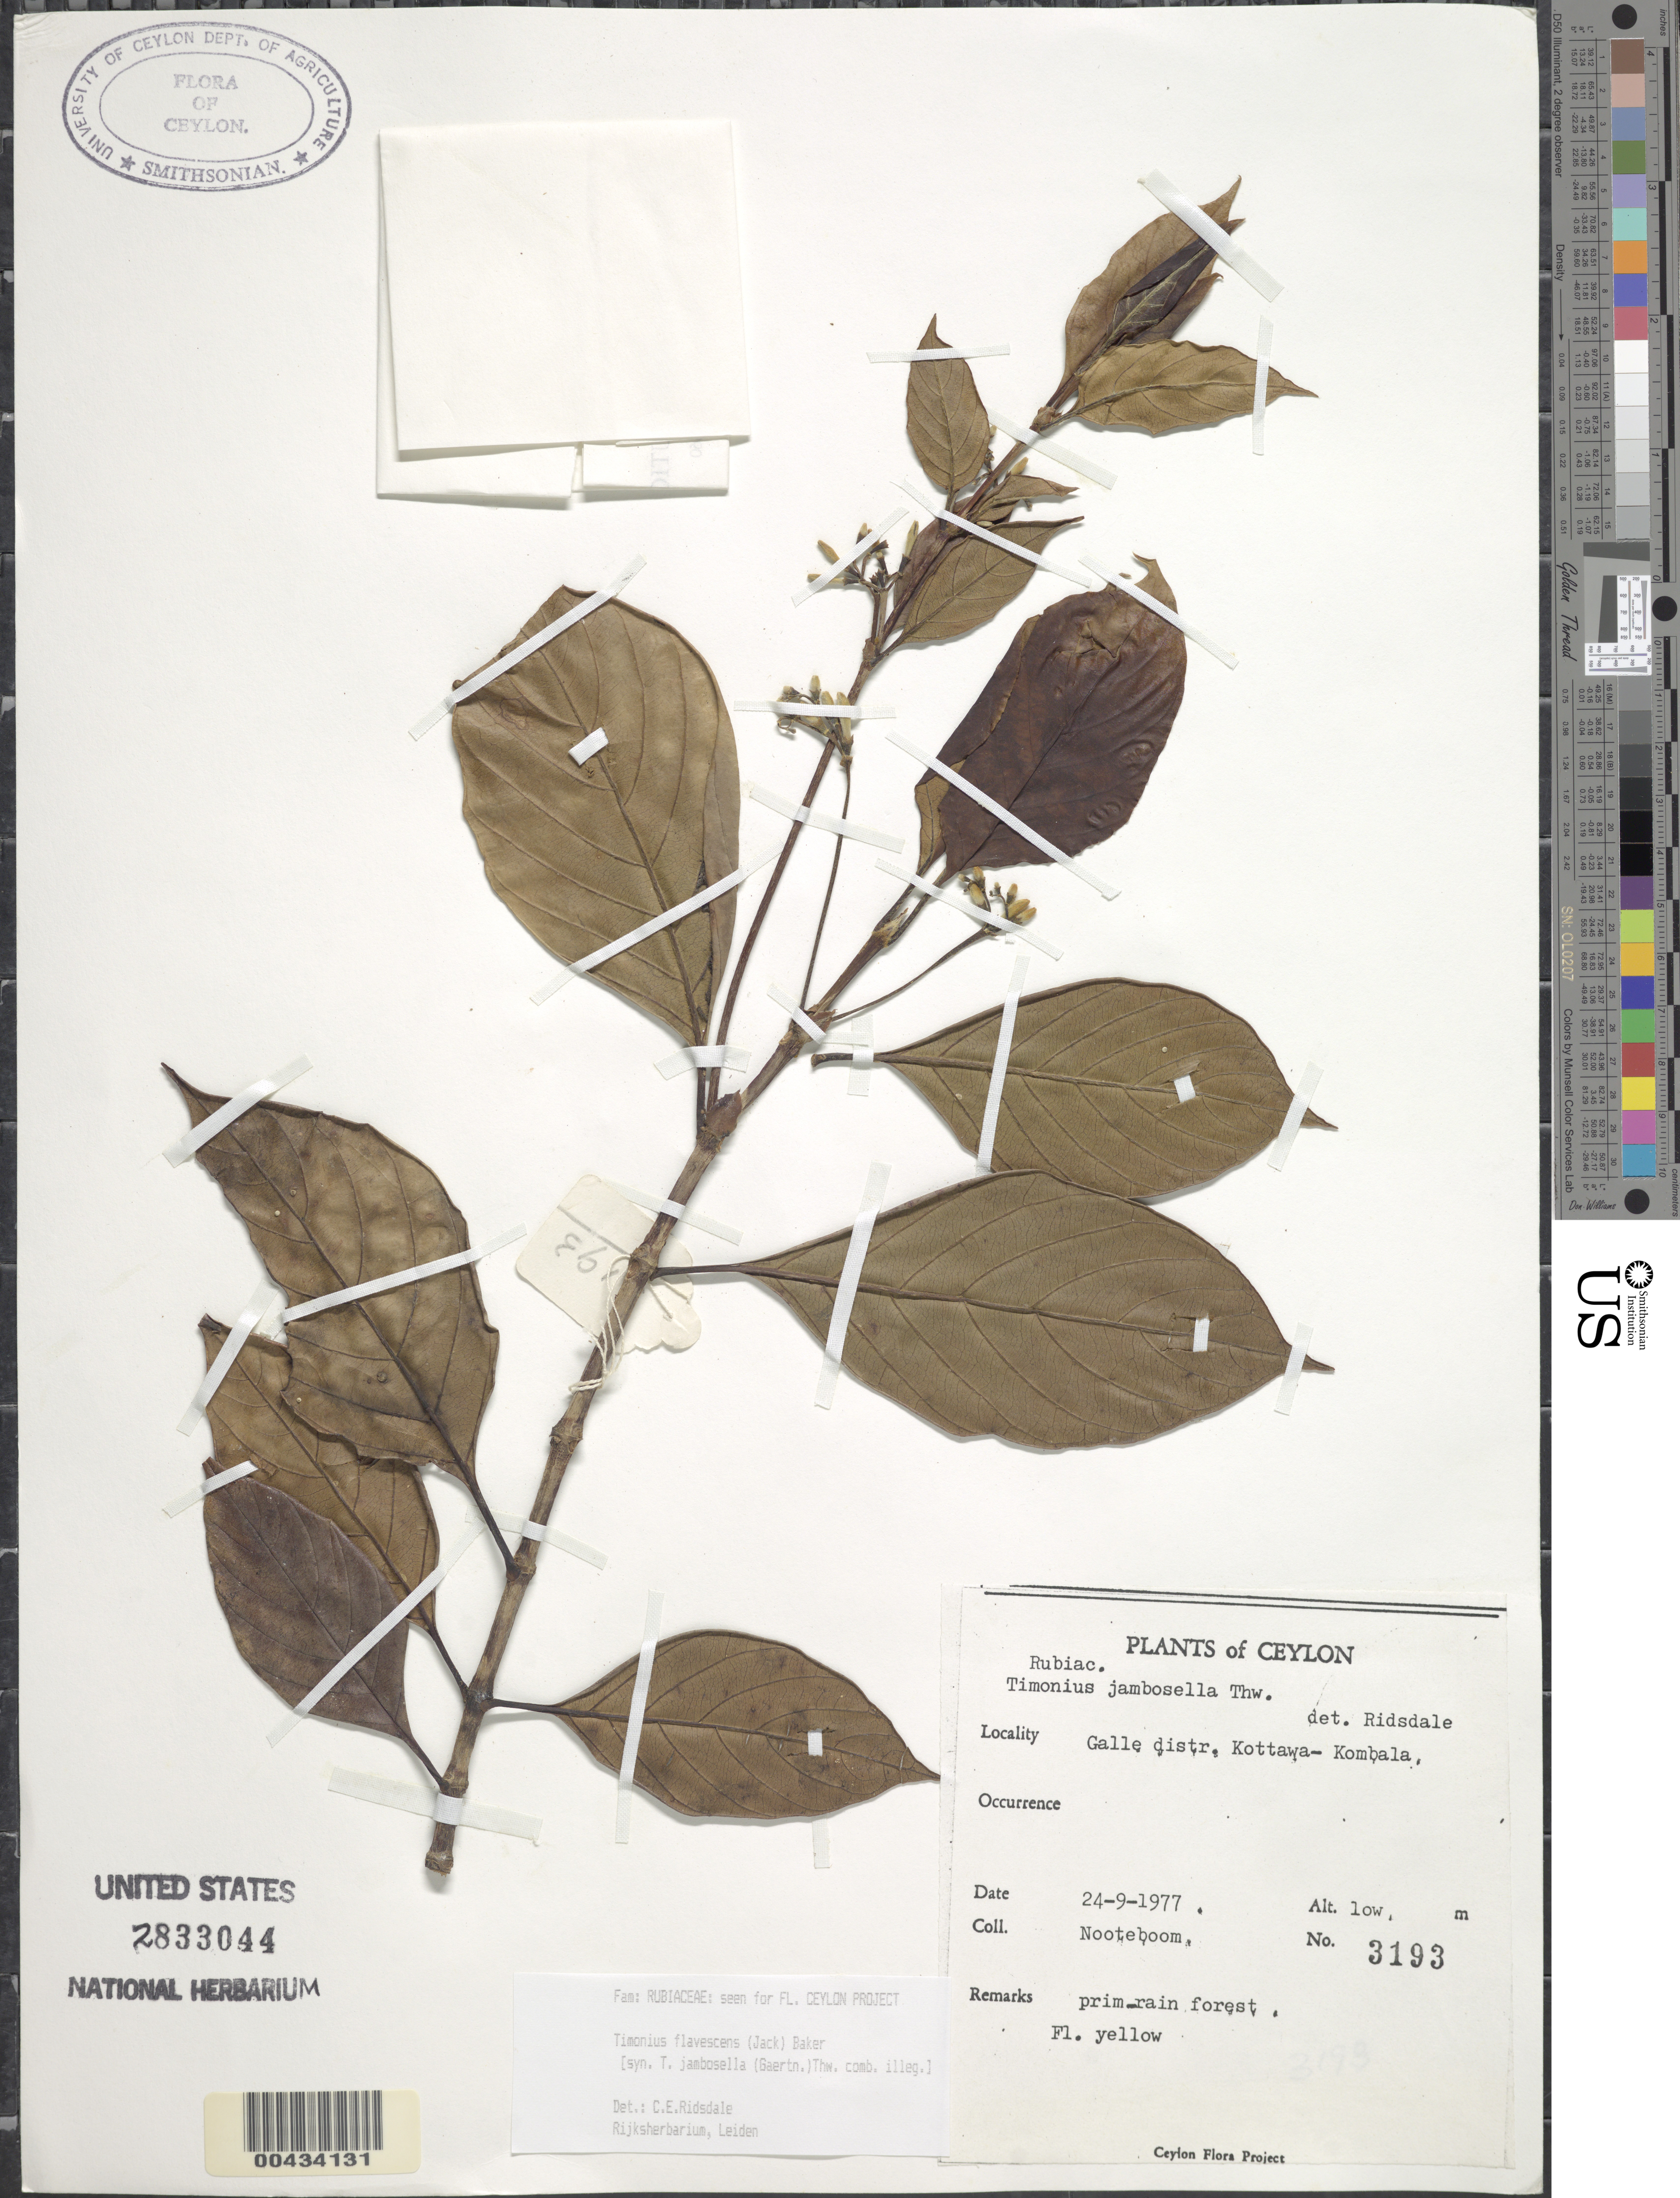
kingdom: Plantae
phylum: Tracheophyta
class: Magnoliopsida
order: Gentianales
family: Rubiaceae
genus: Timonius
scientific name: Timonius flavescens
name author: (Jack) Baker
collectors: H. P. Nooteboom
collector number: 3193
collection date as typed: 24 Sep 1977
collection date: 1977-09-24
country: Sri Lanka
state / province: Southern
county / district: Galle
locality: Kottawa-Kombala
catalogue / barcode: US 2833044